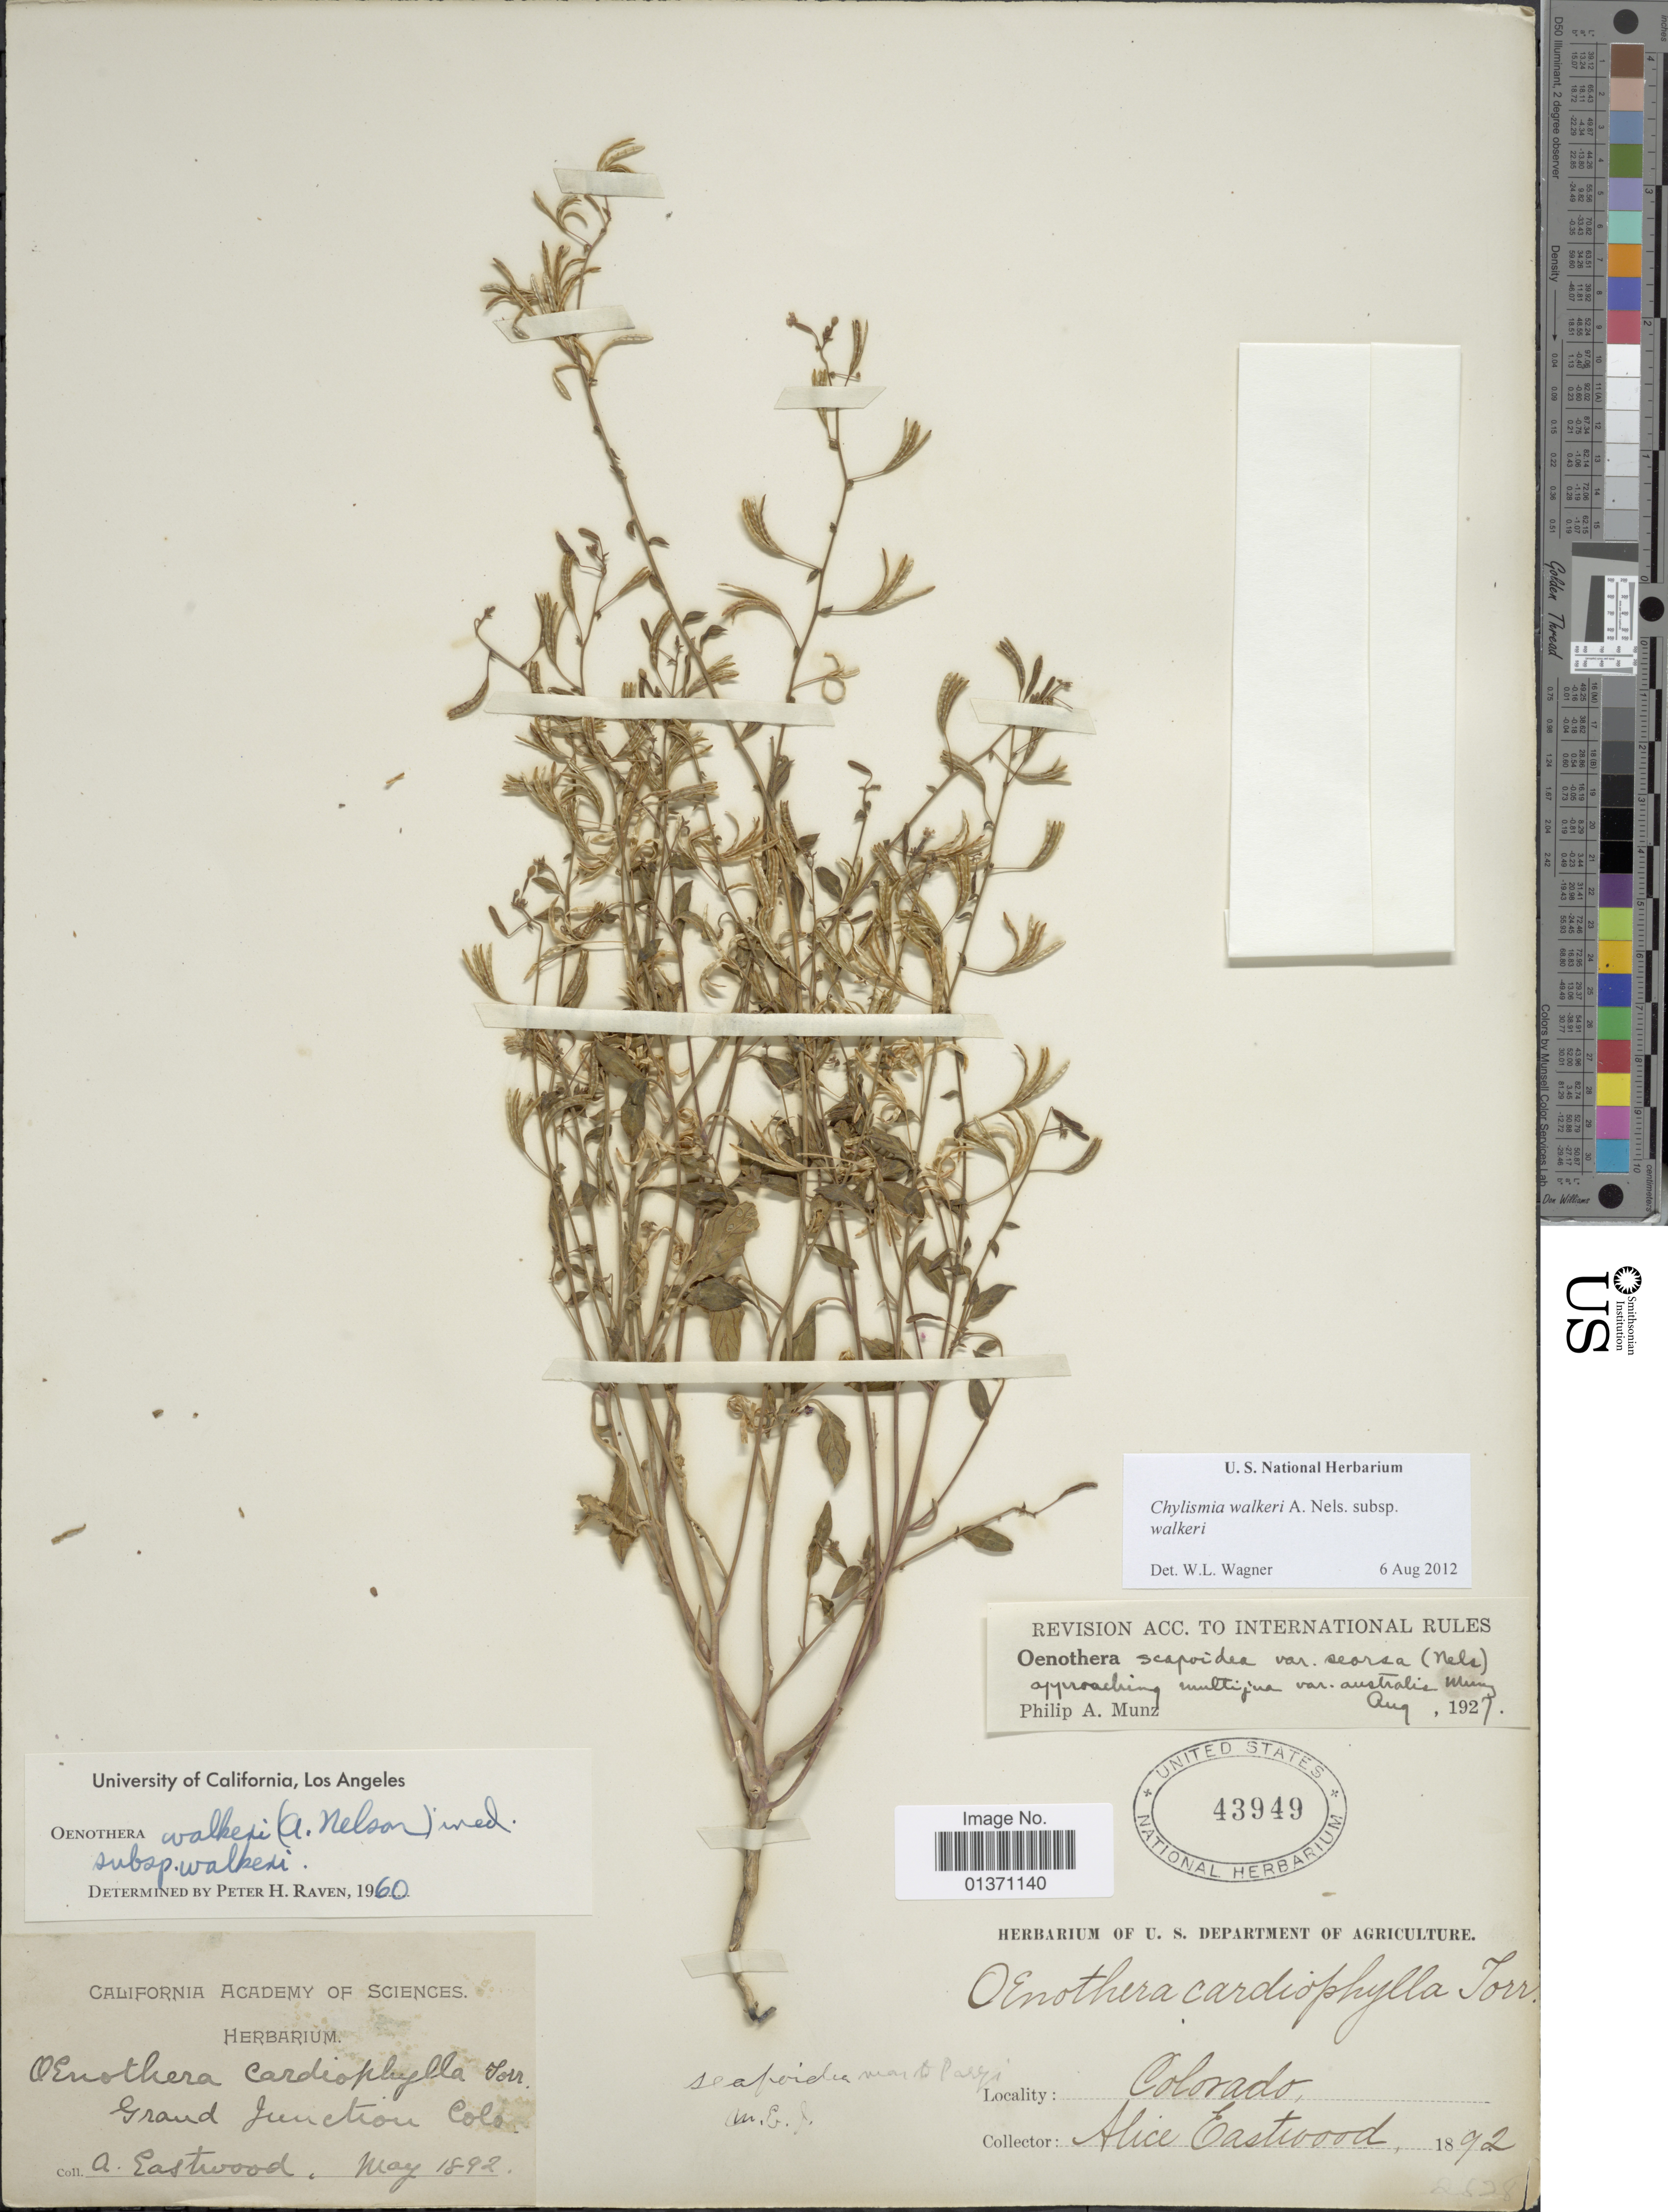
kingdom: Plantae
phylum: Tracheophyta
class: Magnoliopsida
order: Myrtales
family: Onagraceae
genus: Chylismia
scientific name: Chylismia walkeri subsp. walkeri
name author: A. Nelson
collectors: A. Eastwood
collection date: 1892-05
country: United States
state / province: Colorado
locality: Grand Junction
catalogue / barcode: US 43949